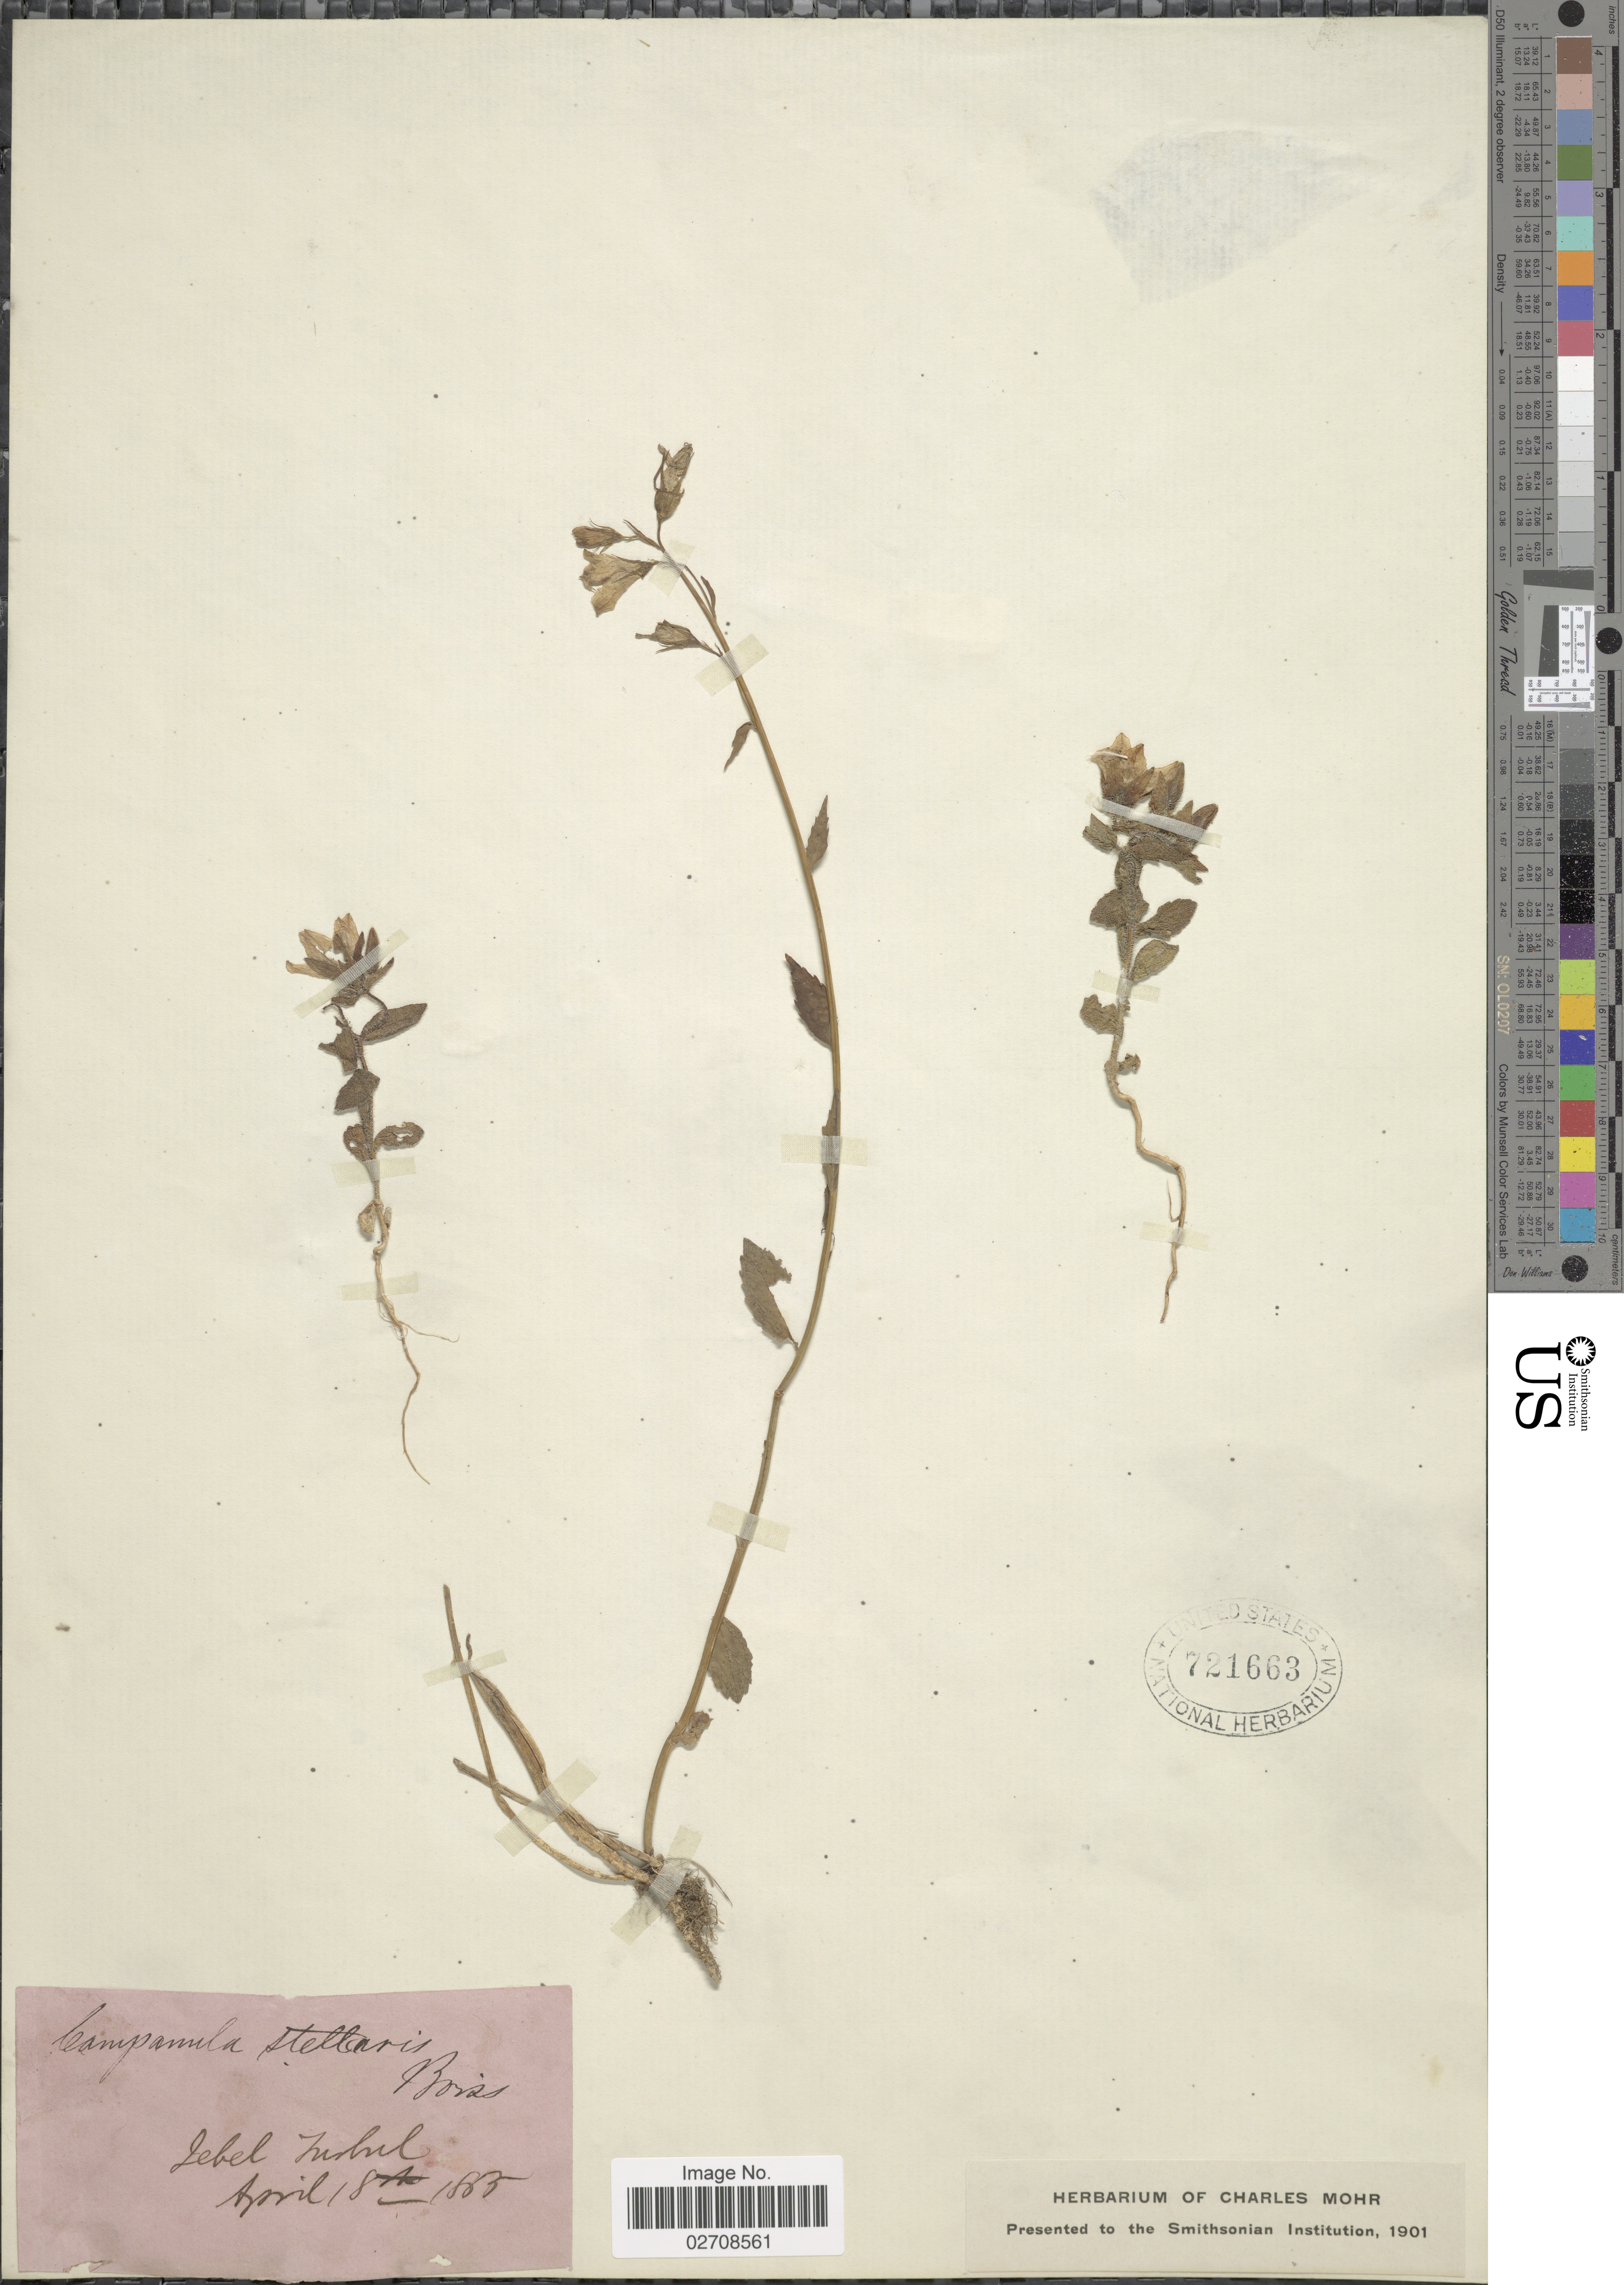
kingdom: Plantae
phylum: Tracheophyta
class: Magnoliopsida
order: Asterales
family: Campanulaceae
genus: Campanula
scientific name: Campanula stellaris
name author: Boiss.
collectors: ex herb. Charles Mohr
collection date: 1885-04-18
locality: Jebel Mibul [interpreted]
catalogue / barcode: US 721663